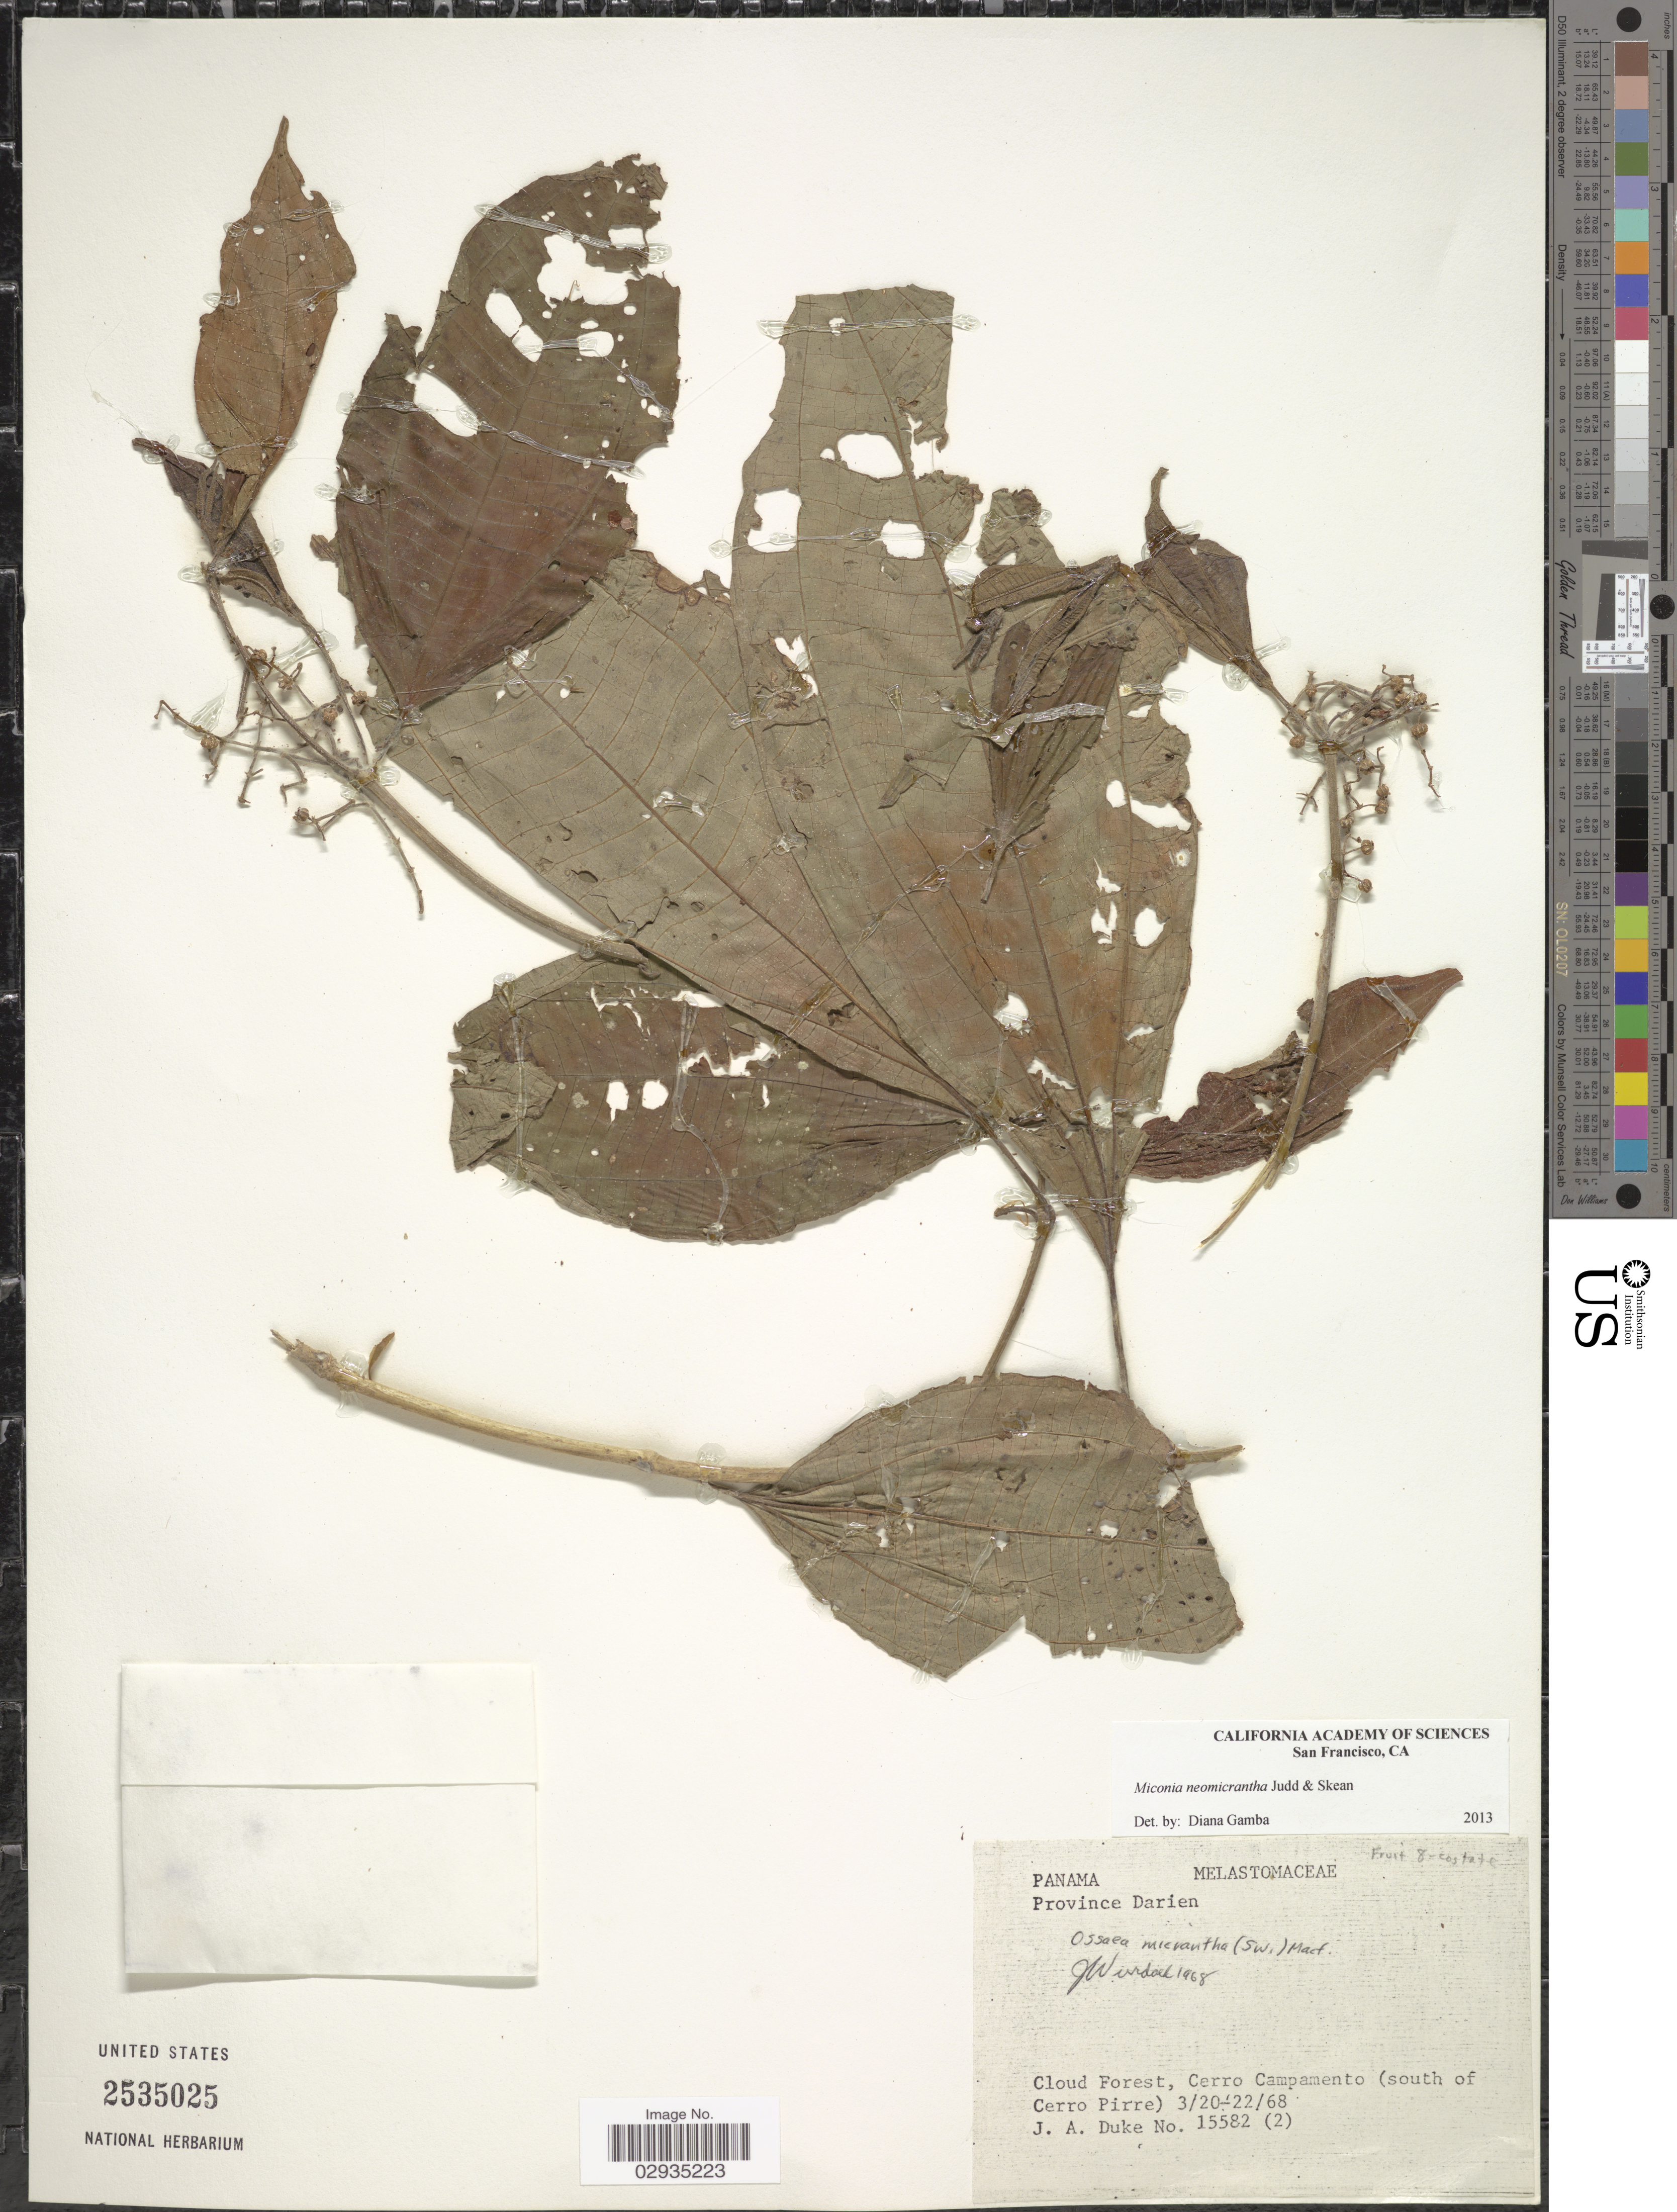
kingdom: Plantae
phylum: Tracheophyta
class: Magnoliopsida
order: Myrtales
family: Melastomataceae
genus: Miconia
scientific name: Miconia neomicrantha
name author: Judd & Skean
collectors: J. A. Duke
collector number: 15582(2)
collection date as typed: Transcribed d/m/y: 20/3/68 to 22/3/68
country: Panama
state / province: Darién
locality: Cloud Forest, Cerro Campamento (south of Cerro Pirre).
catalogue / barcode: US 2535025